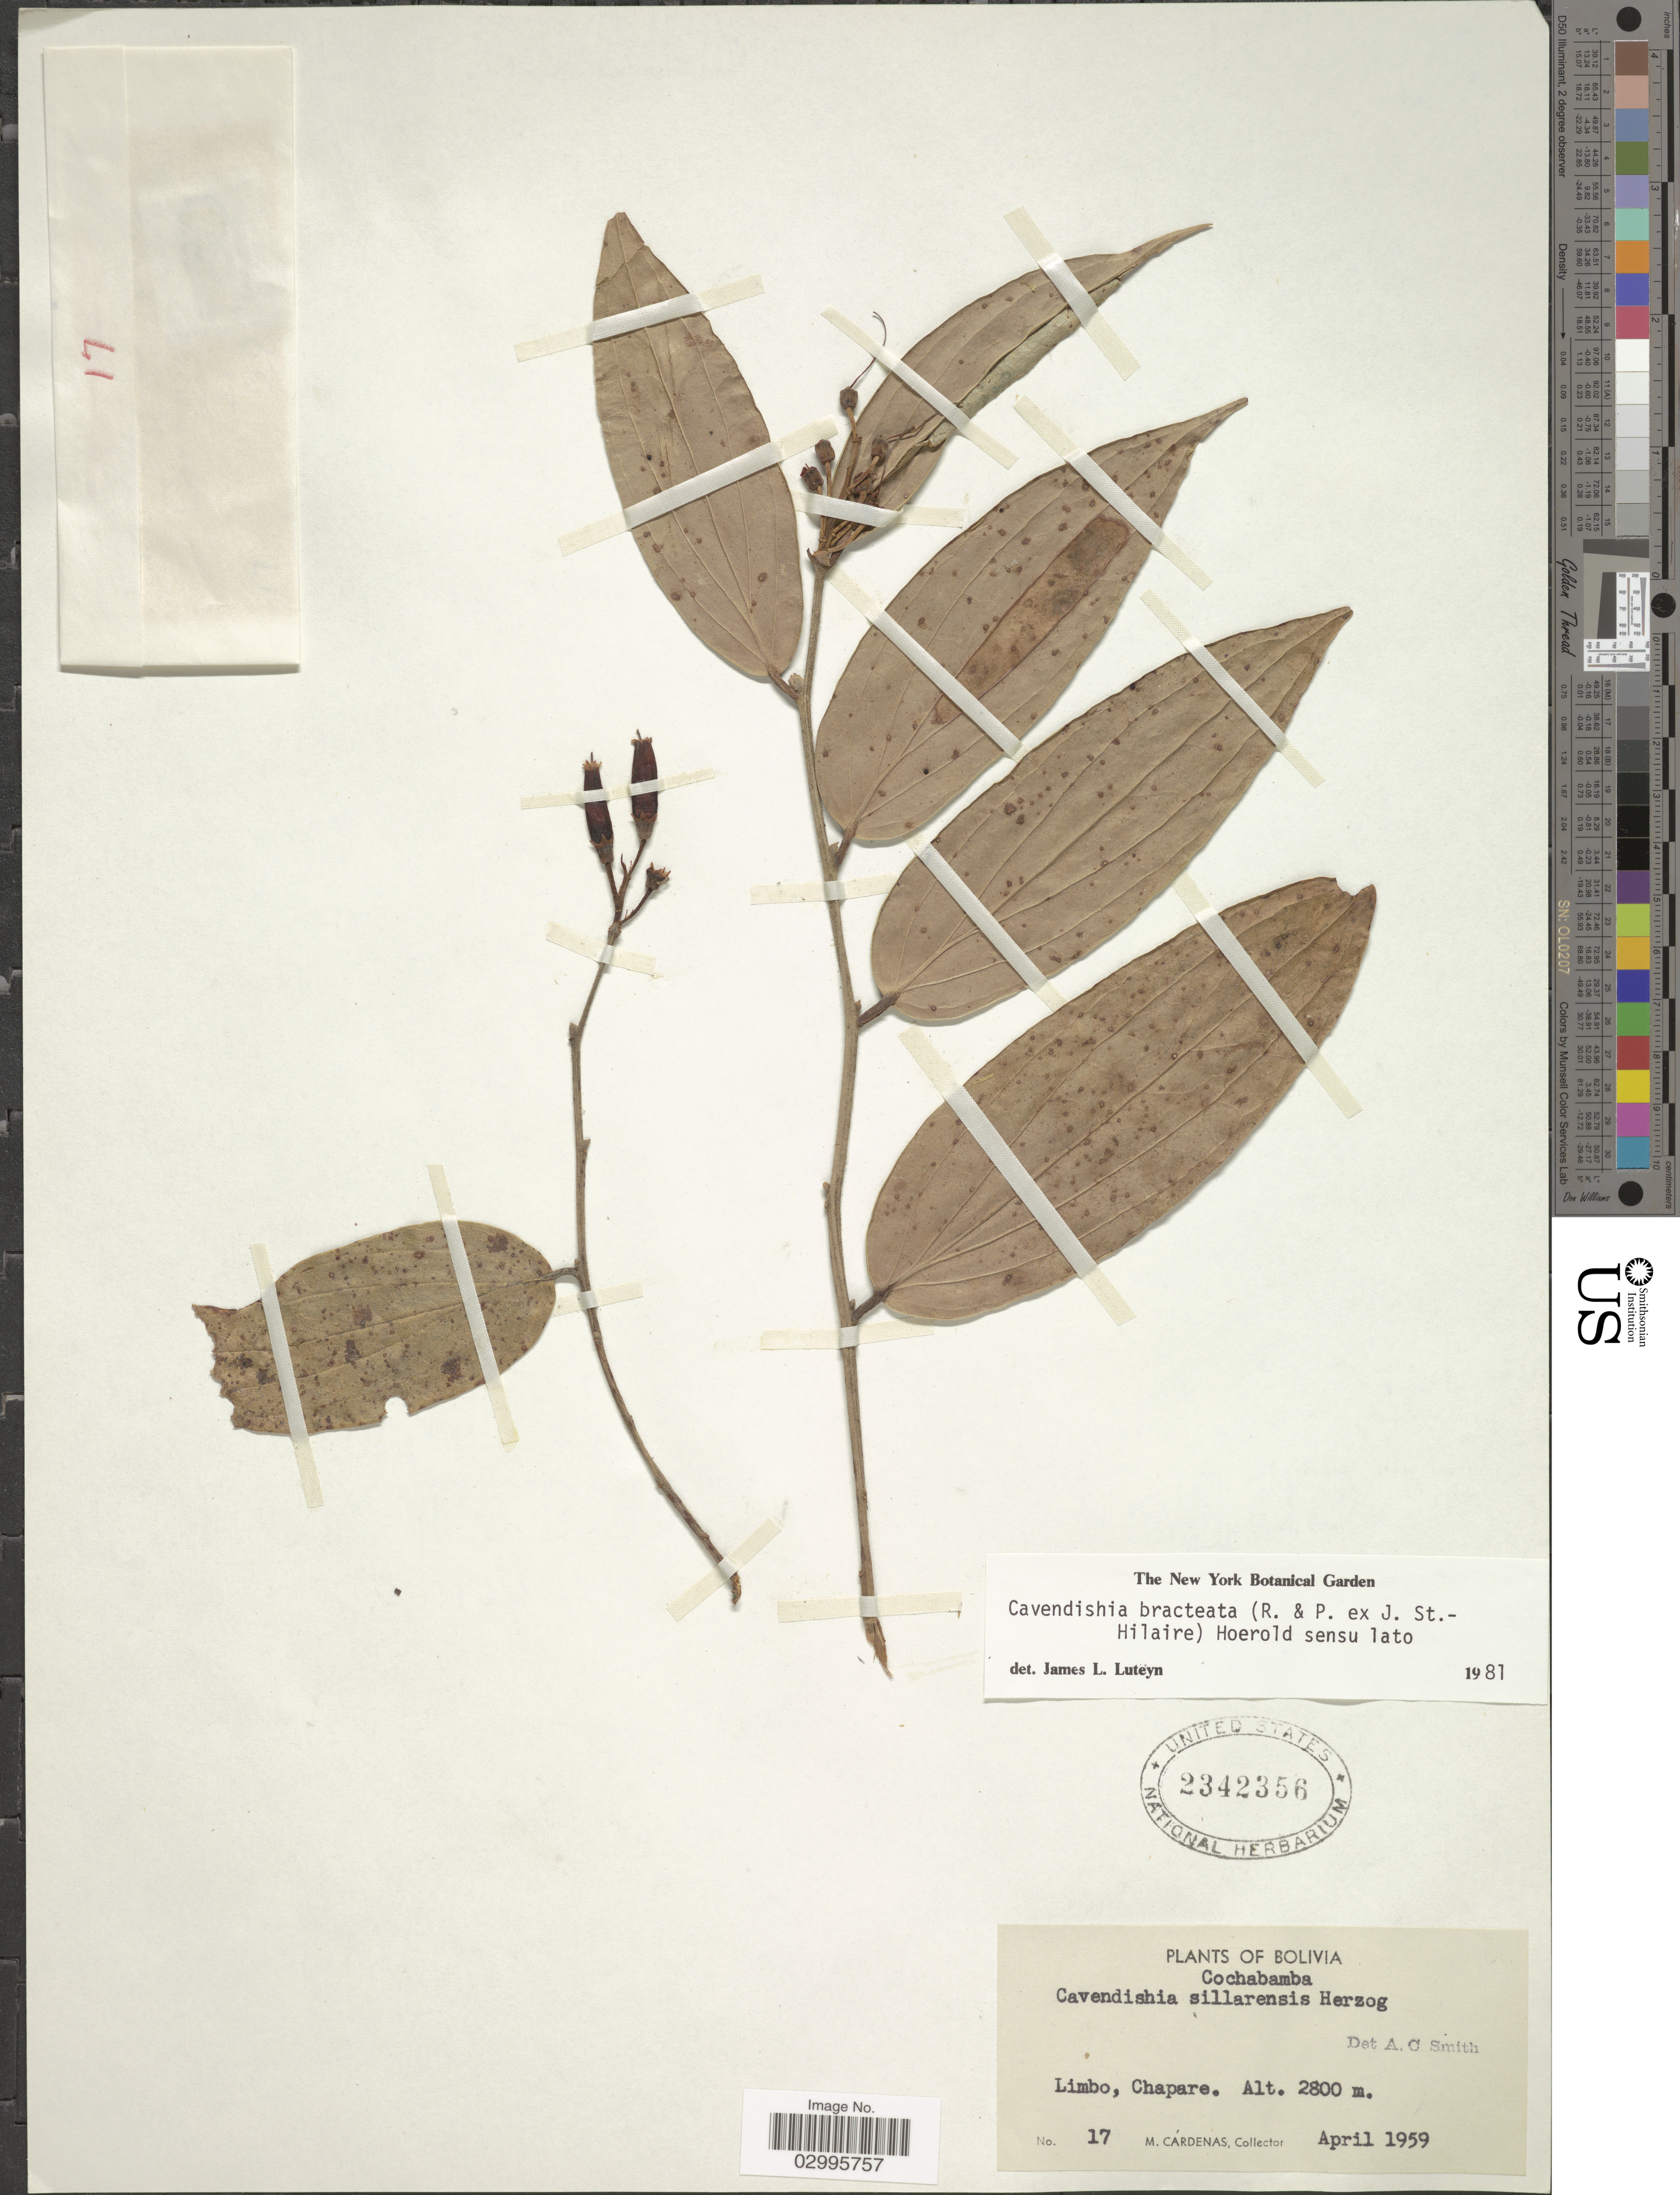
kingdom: Plantae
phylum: Tracheophyta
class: Magnoliopsida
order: Ericales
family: Ericaceae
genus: Cavendishia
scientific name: Cavendishia bracteata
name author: (Ruiz & Pav. ex J. St.-Hil.) Hoerold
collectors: M. Cárdenas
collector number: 17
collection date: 1959-04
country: Bolivia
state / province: Cochabamba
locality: Limbo, Chapare.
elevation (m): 2800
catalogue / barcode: US 2342356